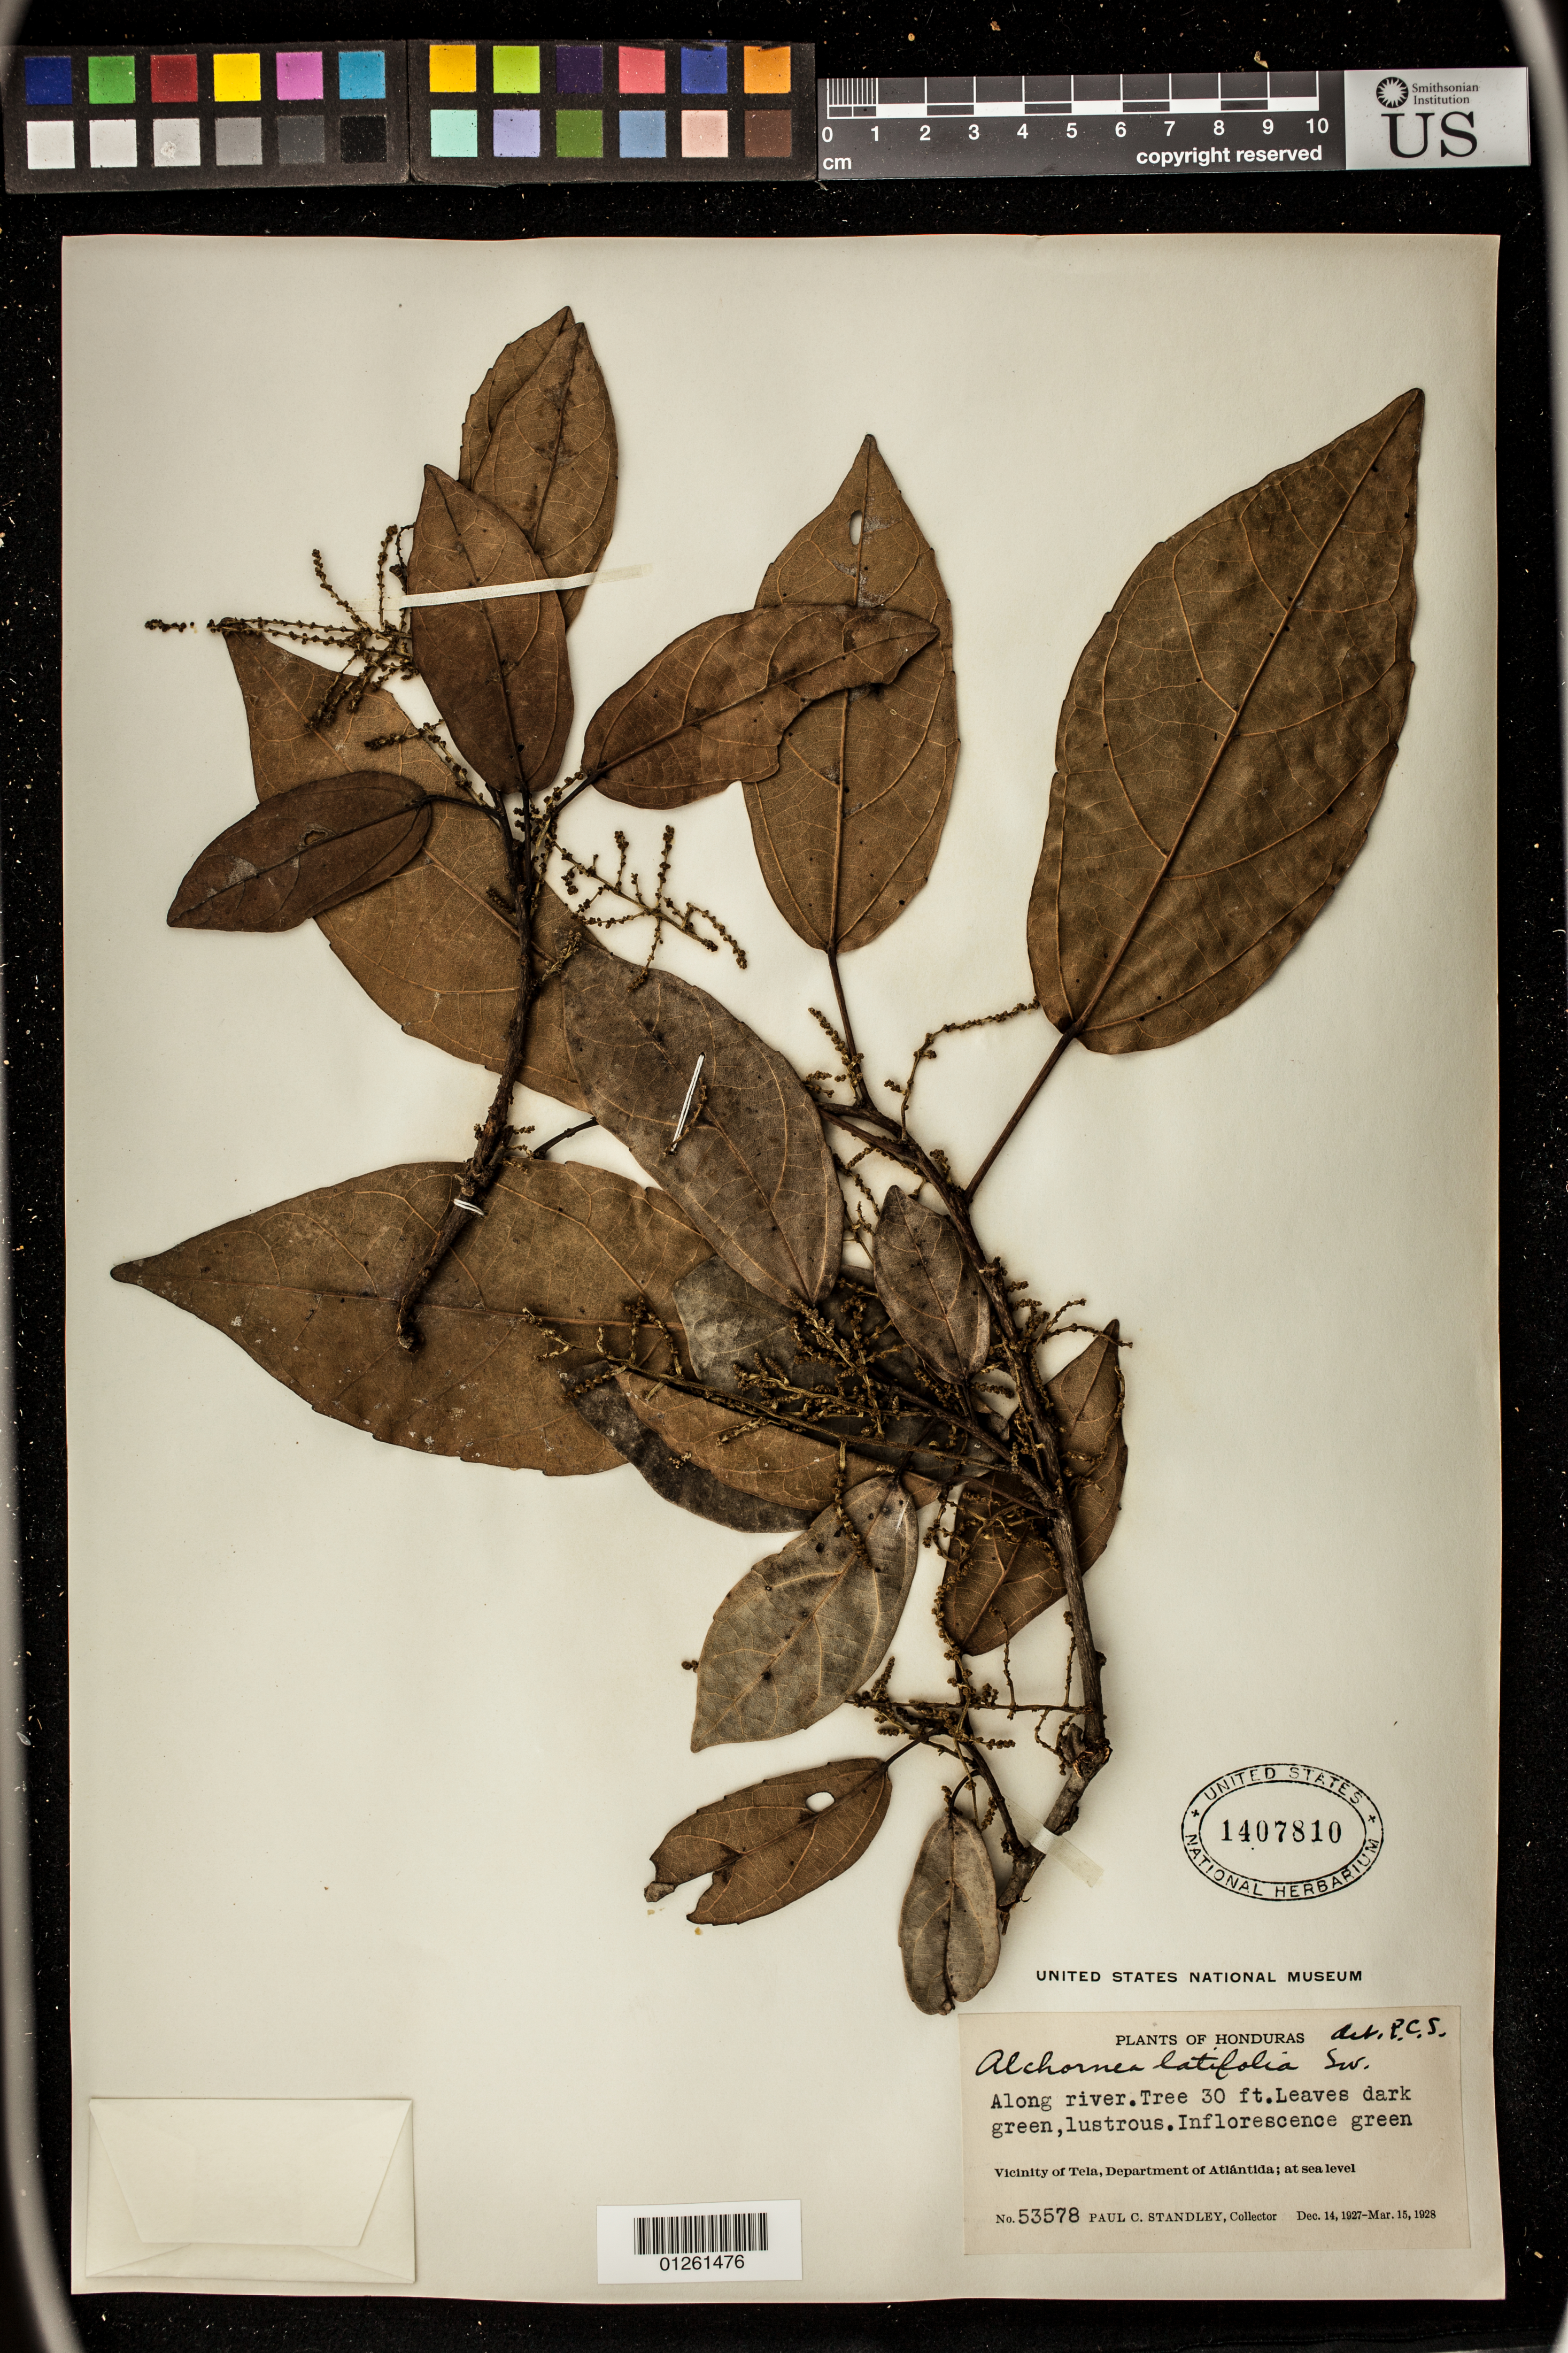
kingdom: Plantae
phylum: Tracheophyta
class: Magnoliopsida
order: Malpighiales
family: Euphorbiaceae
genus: Alchornea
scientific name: Alchornea latifolia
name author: Sw.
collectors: P. C. Standley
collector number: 53578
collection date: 1927-12-14/1928-03-15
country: Honduras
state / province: Atlántida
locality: Vicinity of Tela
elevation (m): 0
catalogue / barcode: US 1407810